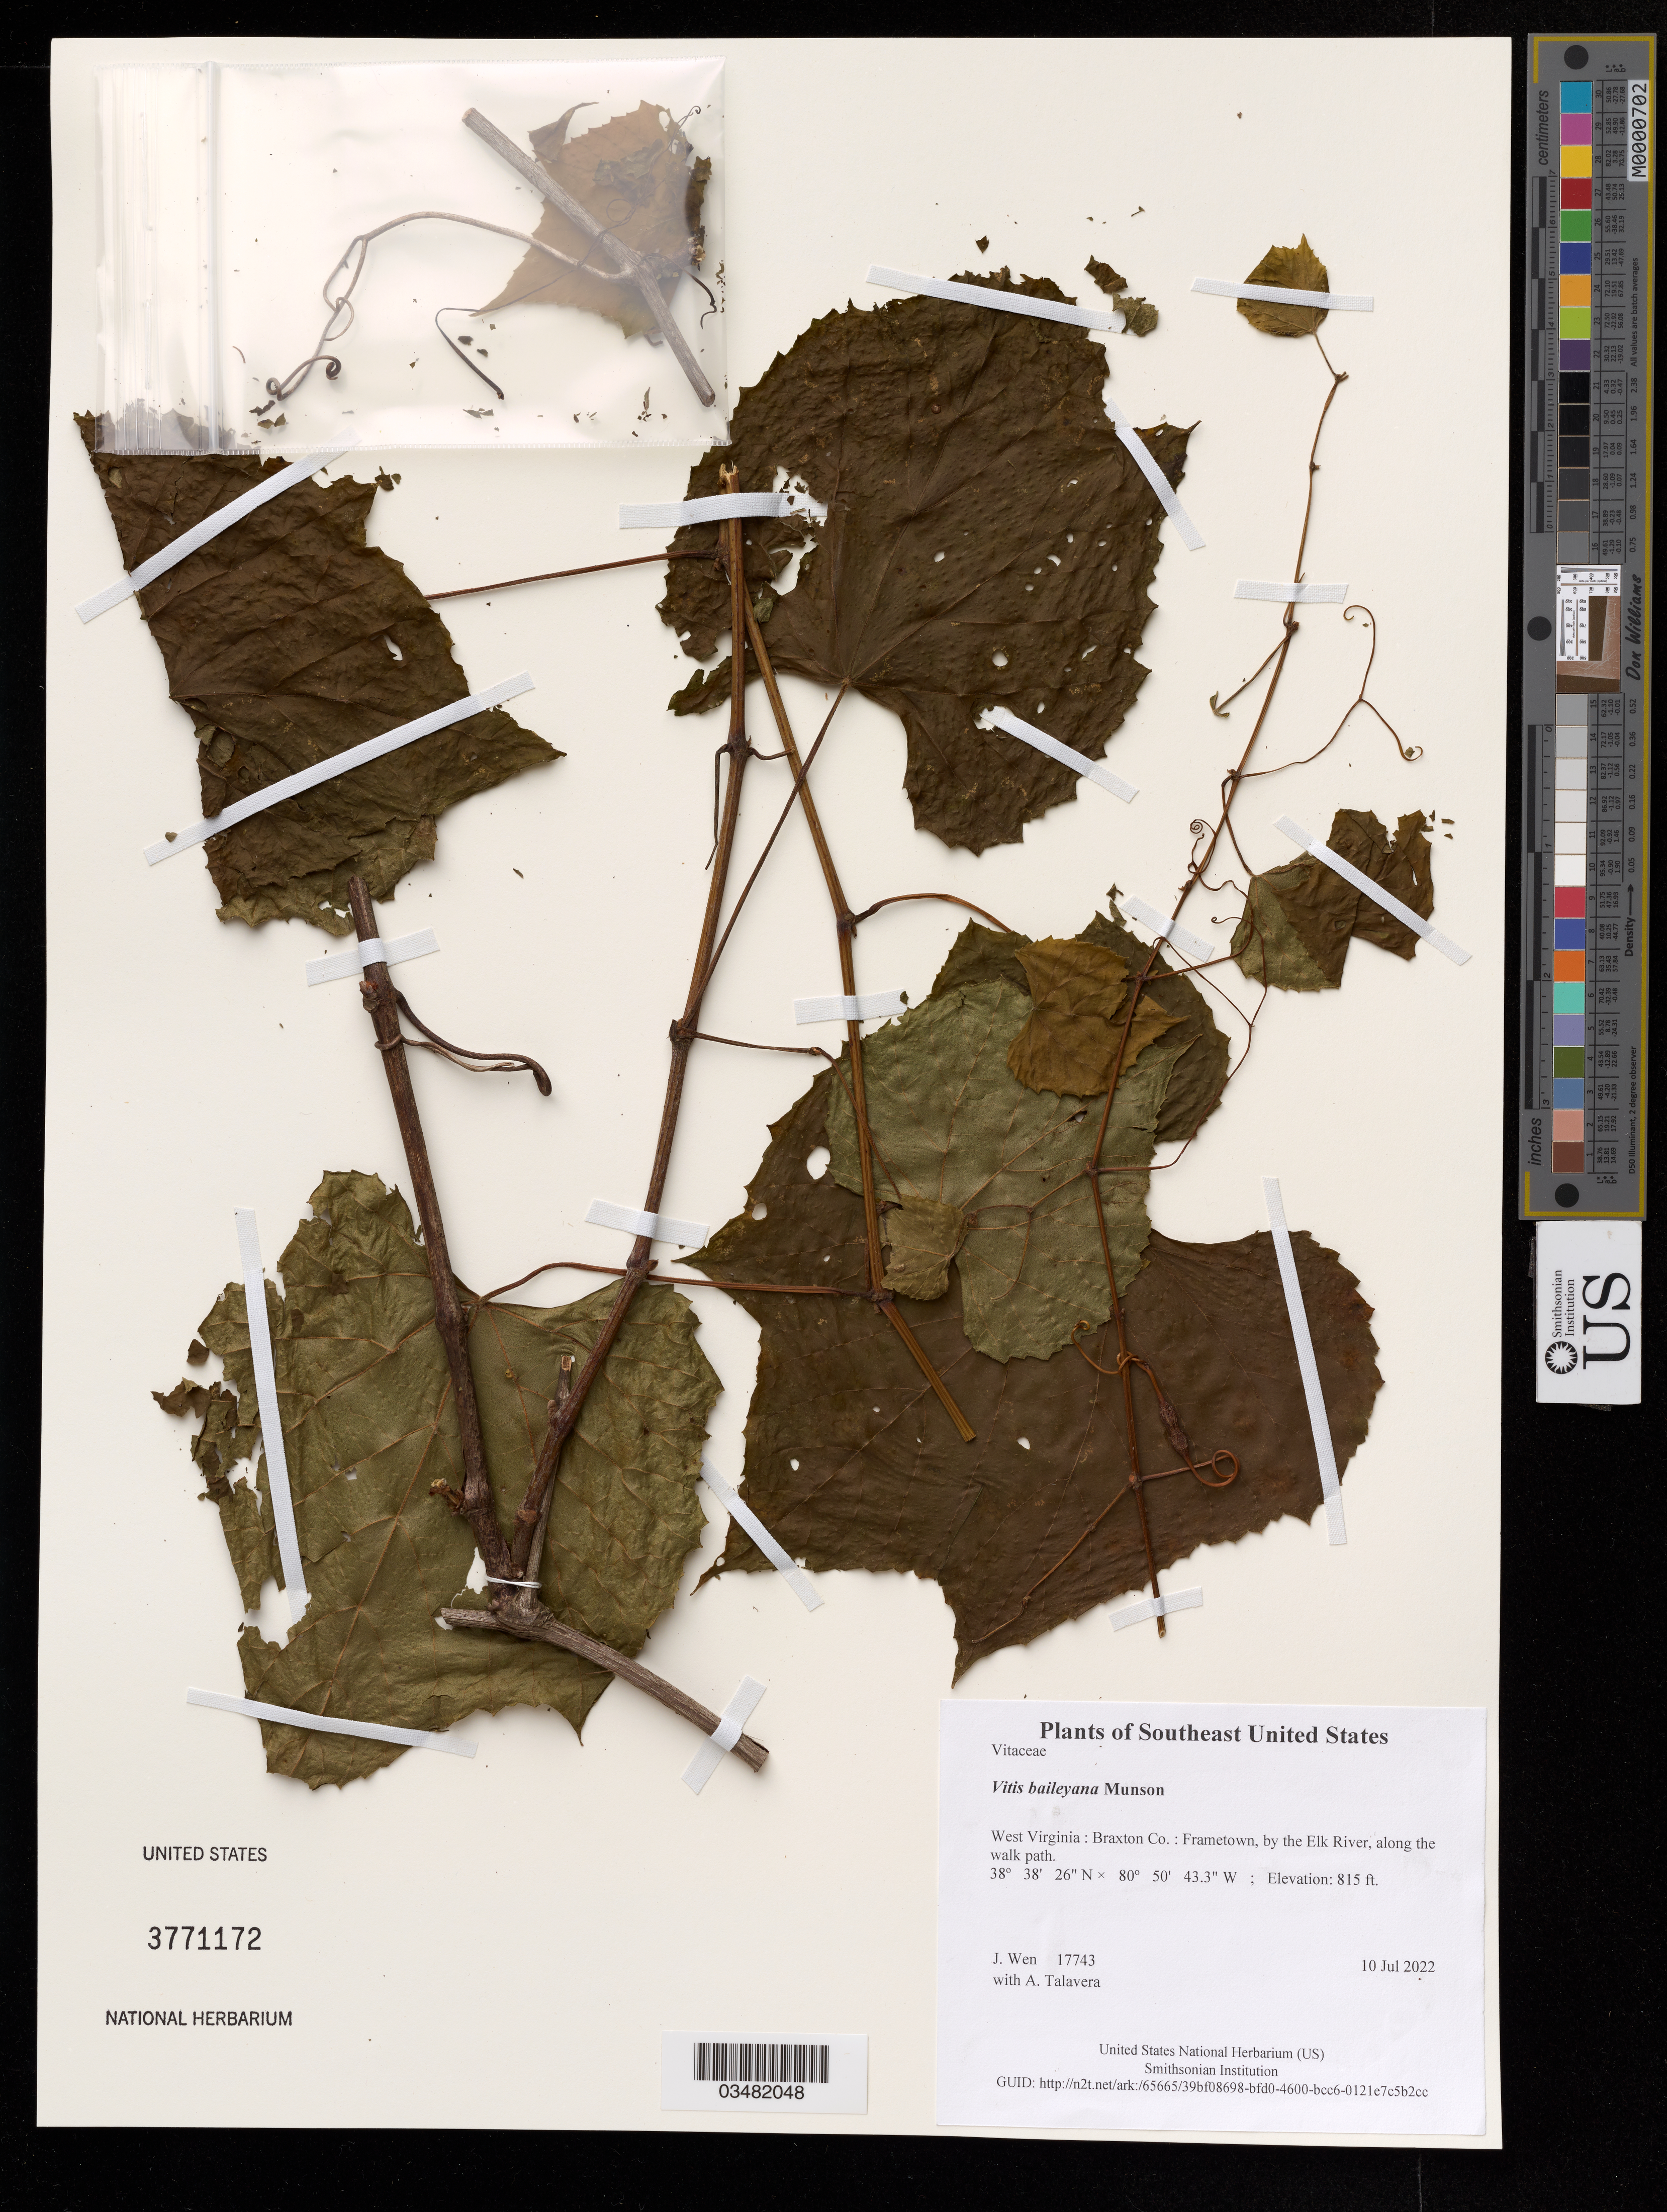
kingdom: Plantae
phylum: Tracheophyta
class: Magnoliopsida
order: Vitales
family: Vitaceae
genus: Vitis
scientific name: Vitis baileyana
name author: Munson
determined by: Wen, Jun, (BOT), Smithsonian Institution - National Museum of Natural History (UNITED STATES)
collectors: J. Wen & A. Talavera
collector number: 17743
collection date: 2022-07-10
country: United States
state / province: West Virginia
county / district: Braxton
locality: Frametown, by the Elk River, along the walk path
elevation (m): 248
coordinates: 38 38.430 N, 80 50.721 W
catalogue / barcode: US 3771172